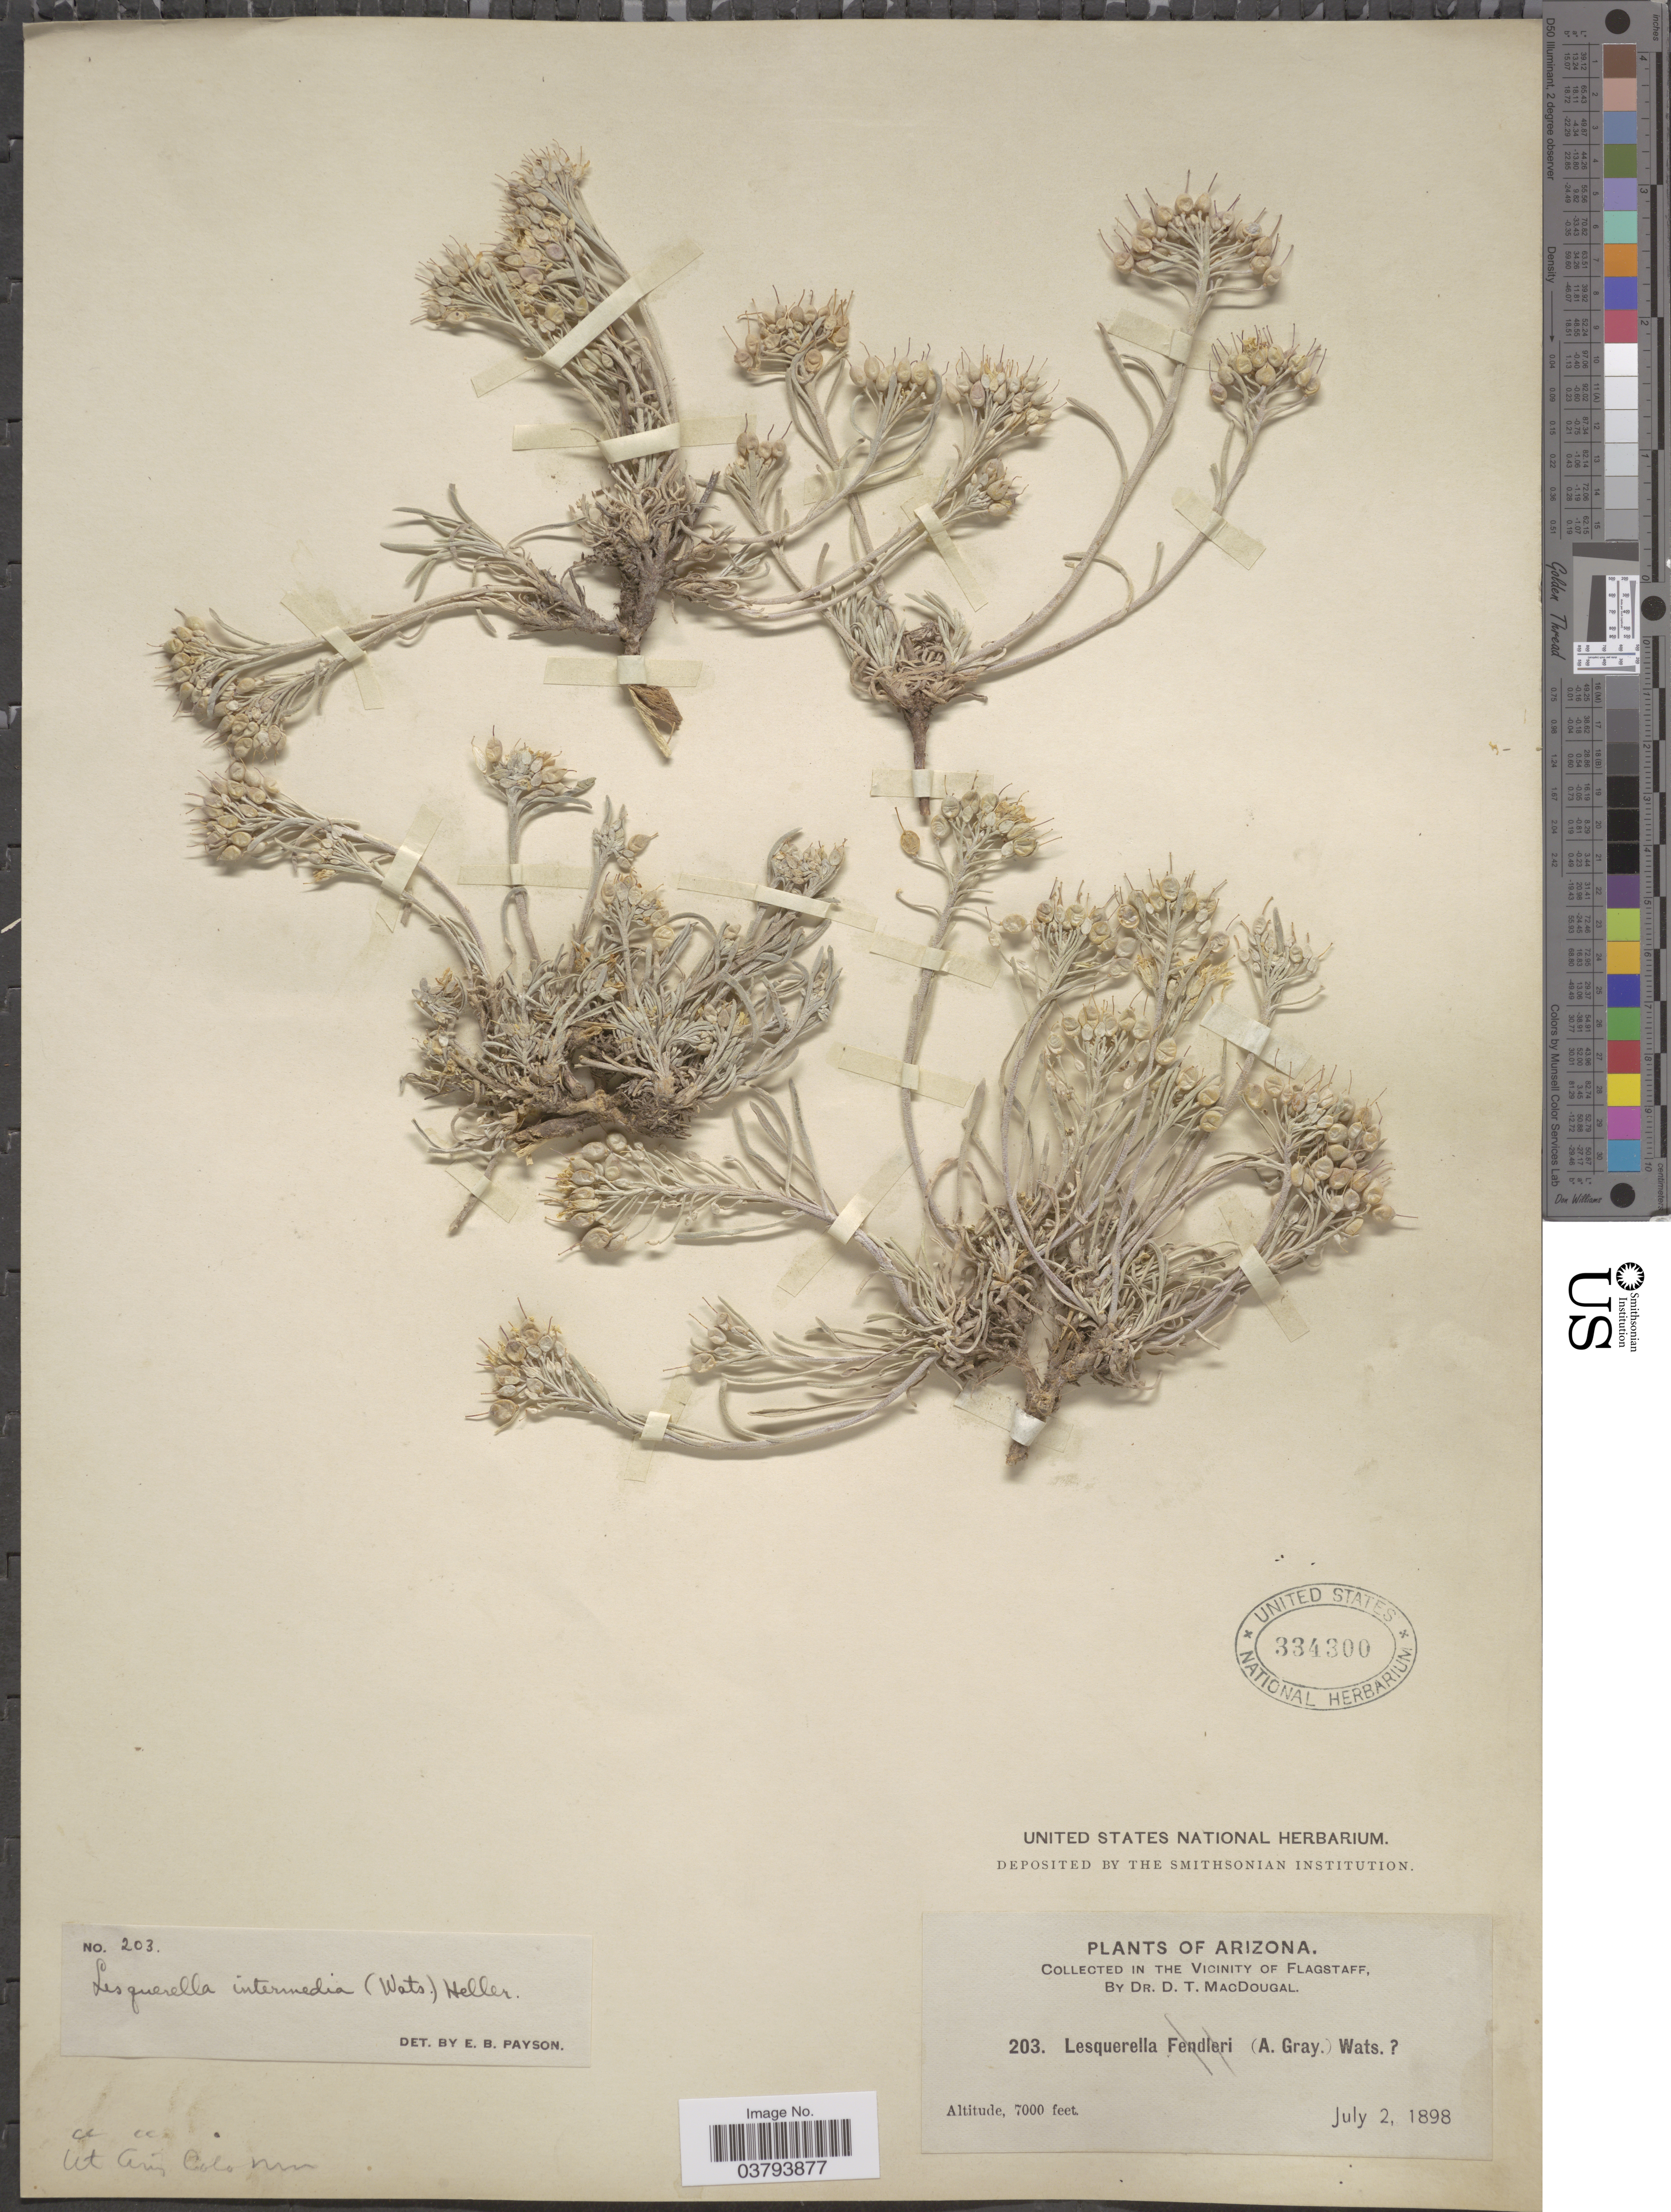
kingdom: Plantae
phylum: Tracheophyta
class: Magnoliopsida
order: Brassicales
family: Brassicaceae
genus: Lesquerella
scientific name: Lesquerella intermedia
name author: (S. Watson) A. Heller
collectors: D. T. MacDougal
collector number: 203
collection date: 1898-07-02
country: United States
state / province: Arizona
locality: The Vicinity of Flagstaff.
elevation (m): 2134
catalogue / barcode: US 334300